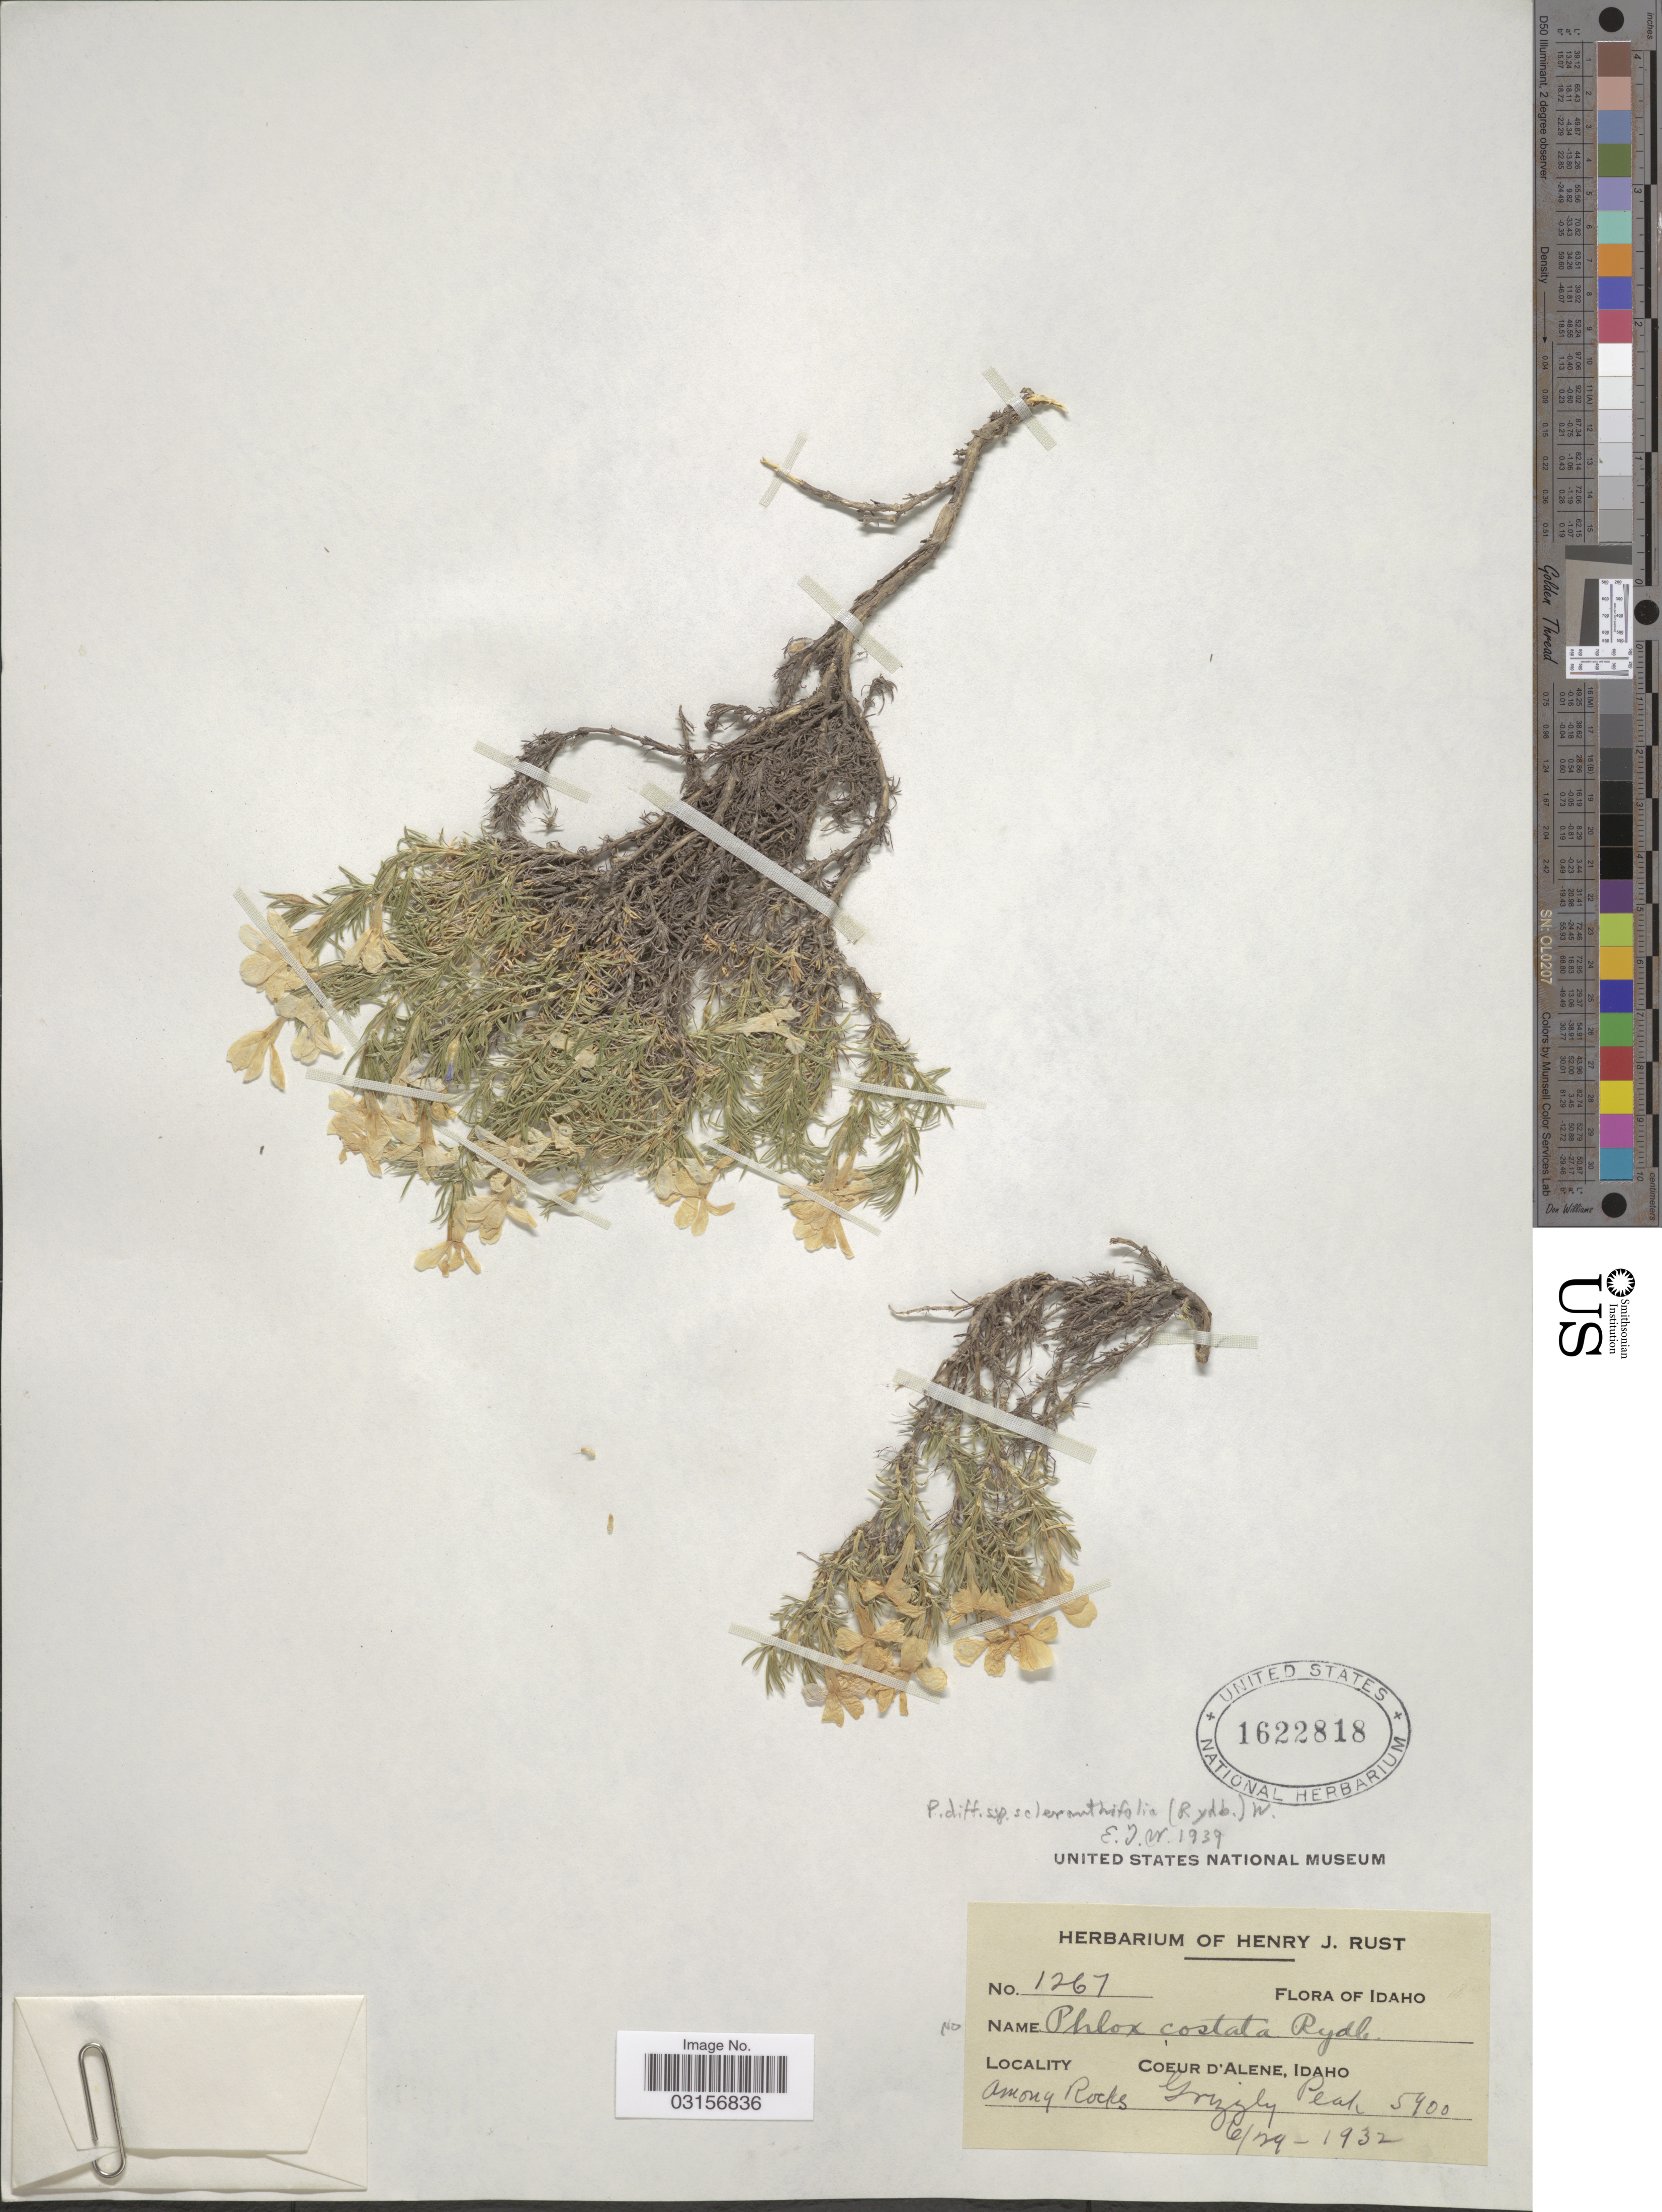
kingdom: Plantae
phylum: Tracheophyta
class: Magnoliopsida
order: Ericales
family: Polemoniaceae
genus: Phlox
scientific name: Phlox caespitosa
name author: Nutt.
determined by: Mayfield, M. H.; Ferguson, C. J.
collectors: ex herb. Henry J. Rust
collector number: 1267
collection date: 1932-06-24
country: United States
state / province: Idaho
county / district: Kootenai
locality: Coeur d'Alene, Idaho, Grizzly Peak.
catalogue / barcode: US 1622818